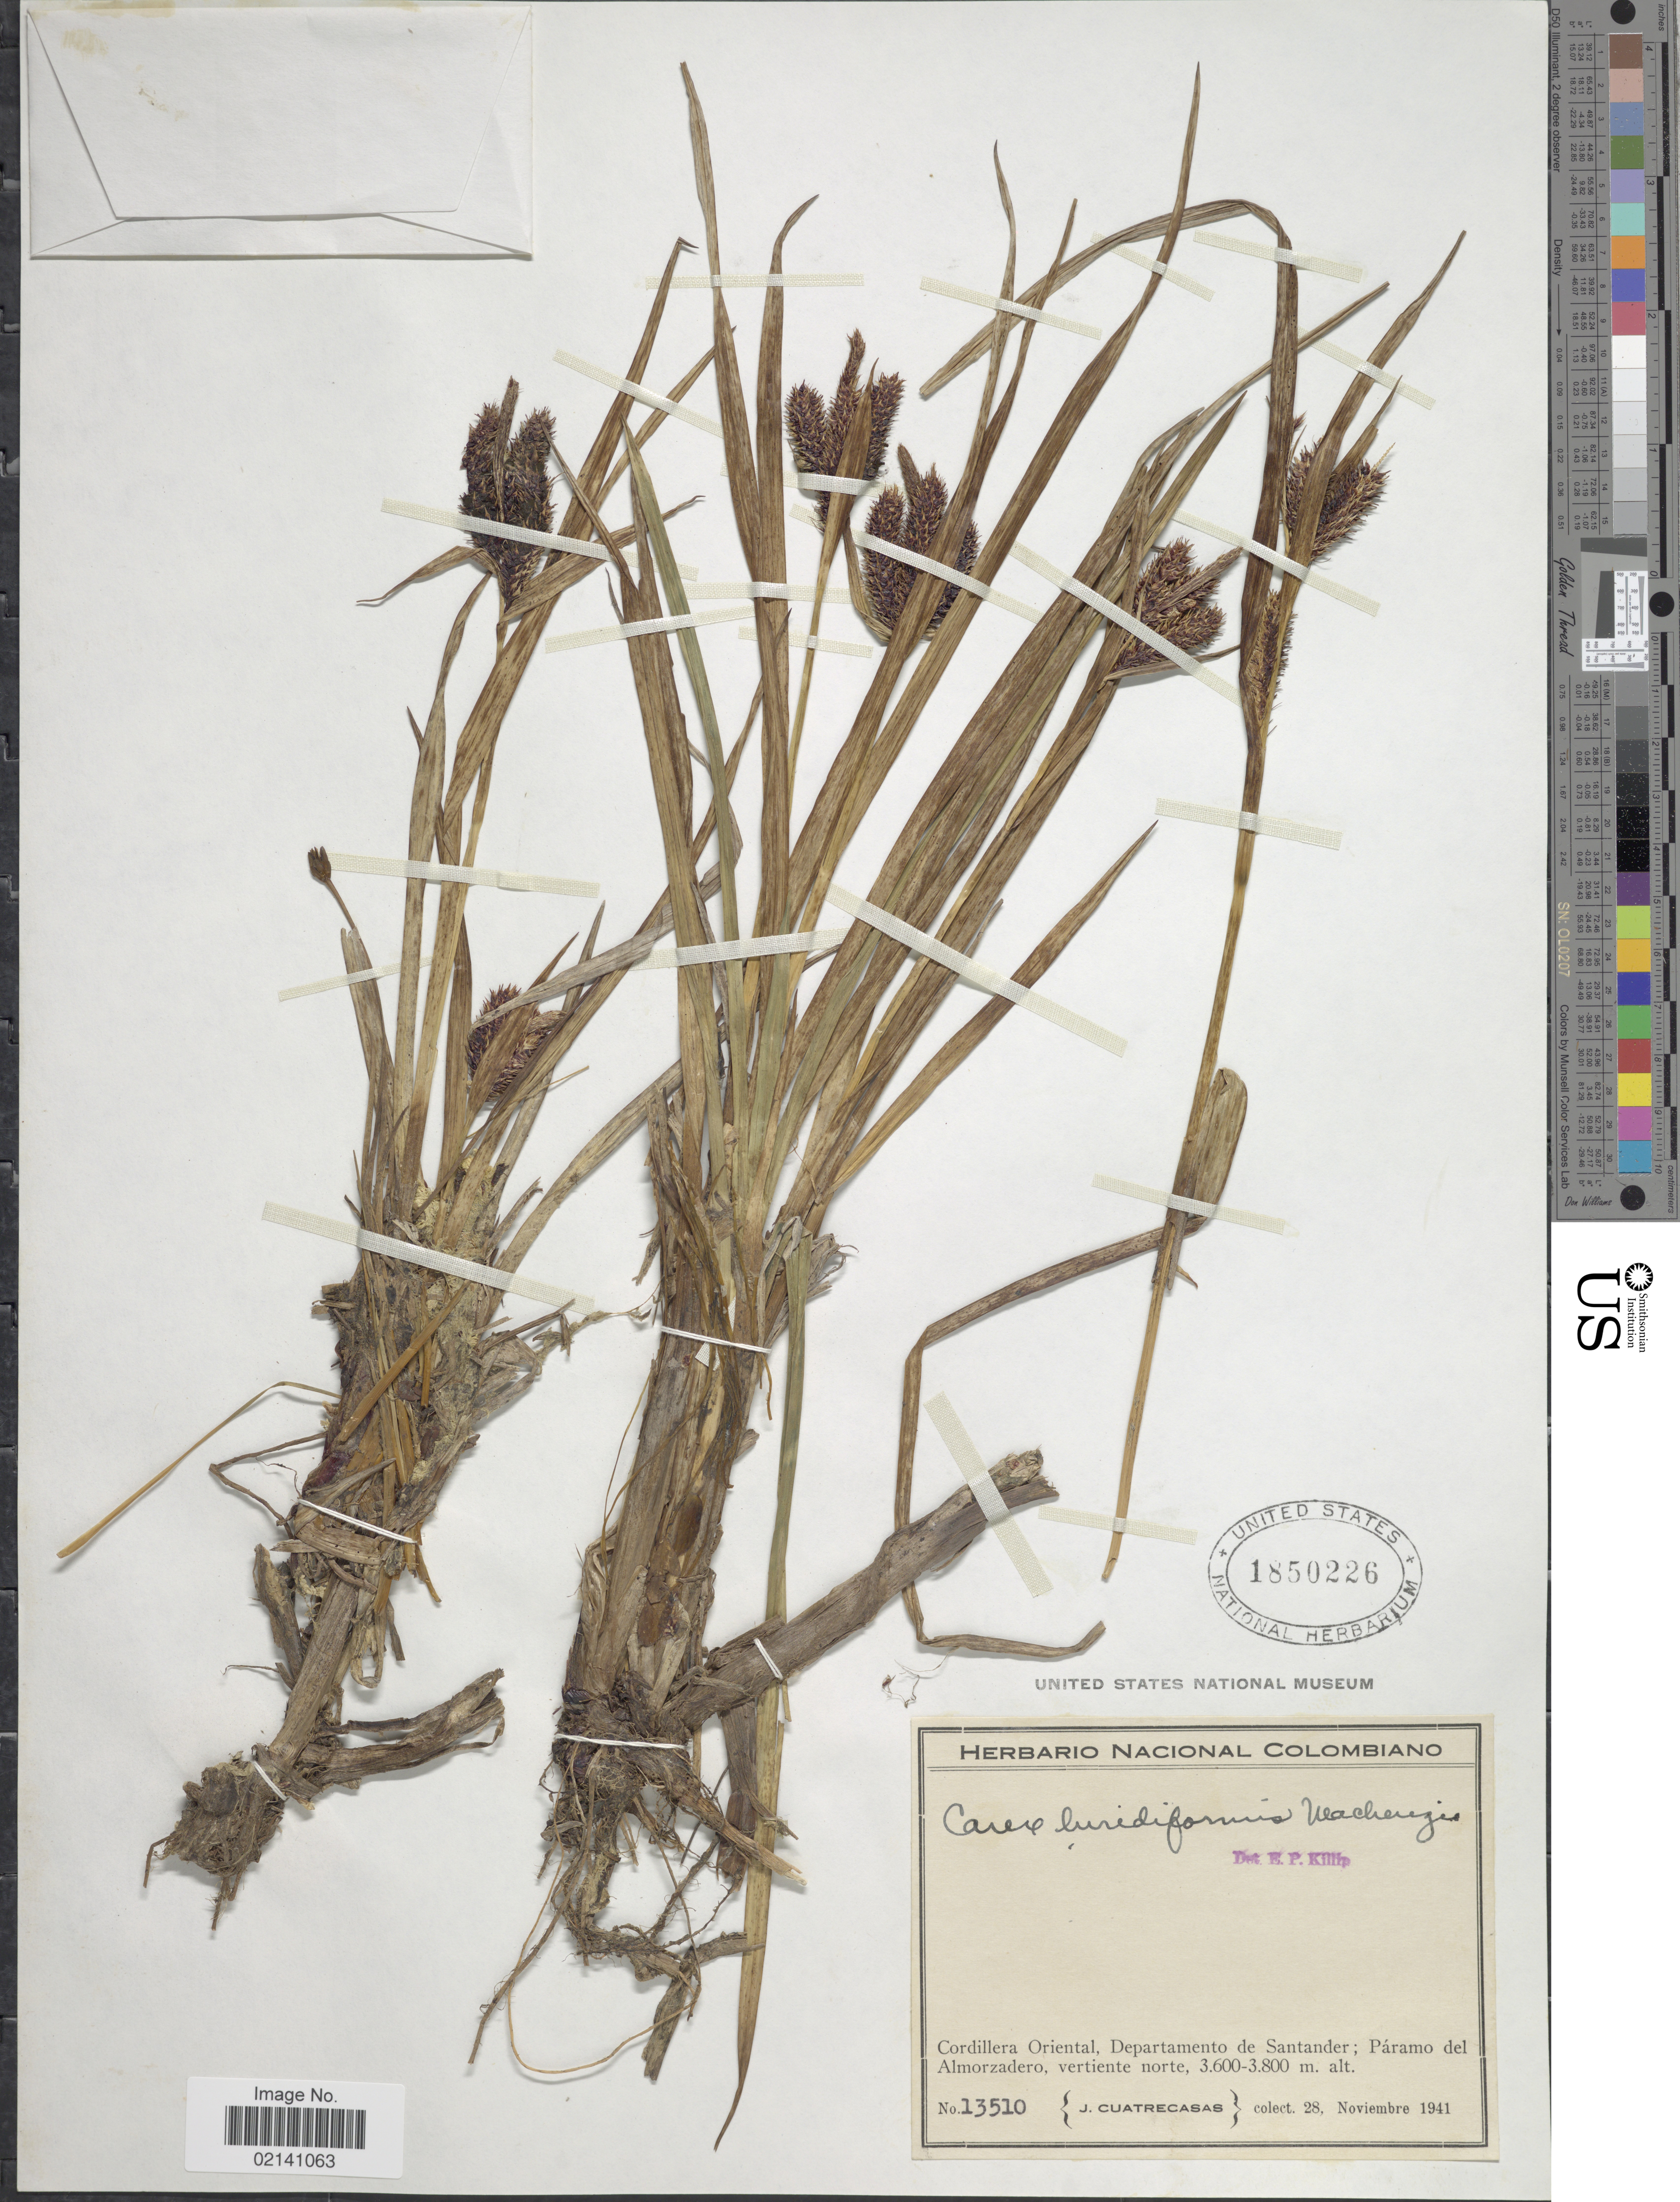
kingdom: Plantae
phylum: Tracheophyta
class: Liliopsida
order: Poales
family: Cyperaceae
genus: Carex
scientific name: Carex purpurea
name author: Boott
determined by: Jimnéz-Mejias, Pedro, (UPOS), Universidad Pablo de Olavide (SPAIN)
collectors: J. Cuatrecasas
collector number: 13510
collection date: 1941-11-28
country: Colombia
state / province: Santander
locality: Cordillera Oriental, Departamento de Santander: Paramo del Almorzadero, vertiente norte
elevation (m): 3600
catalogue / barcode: US 1850226